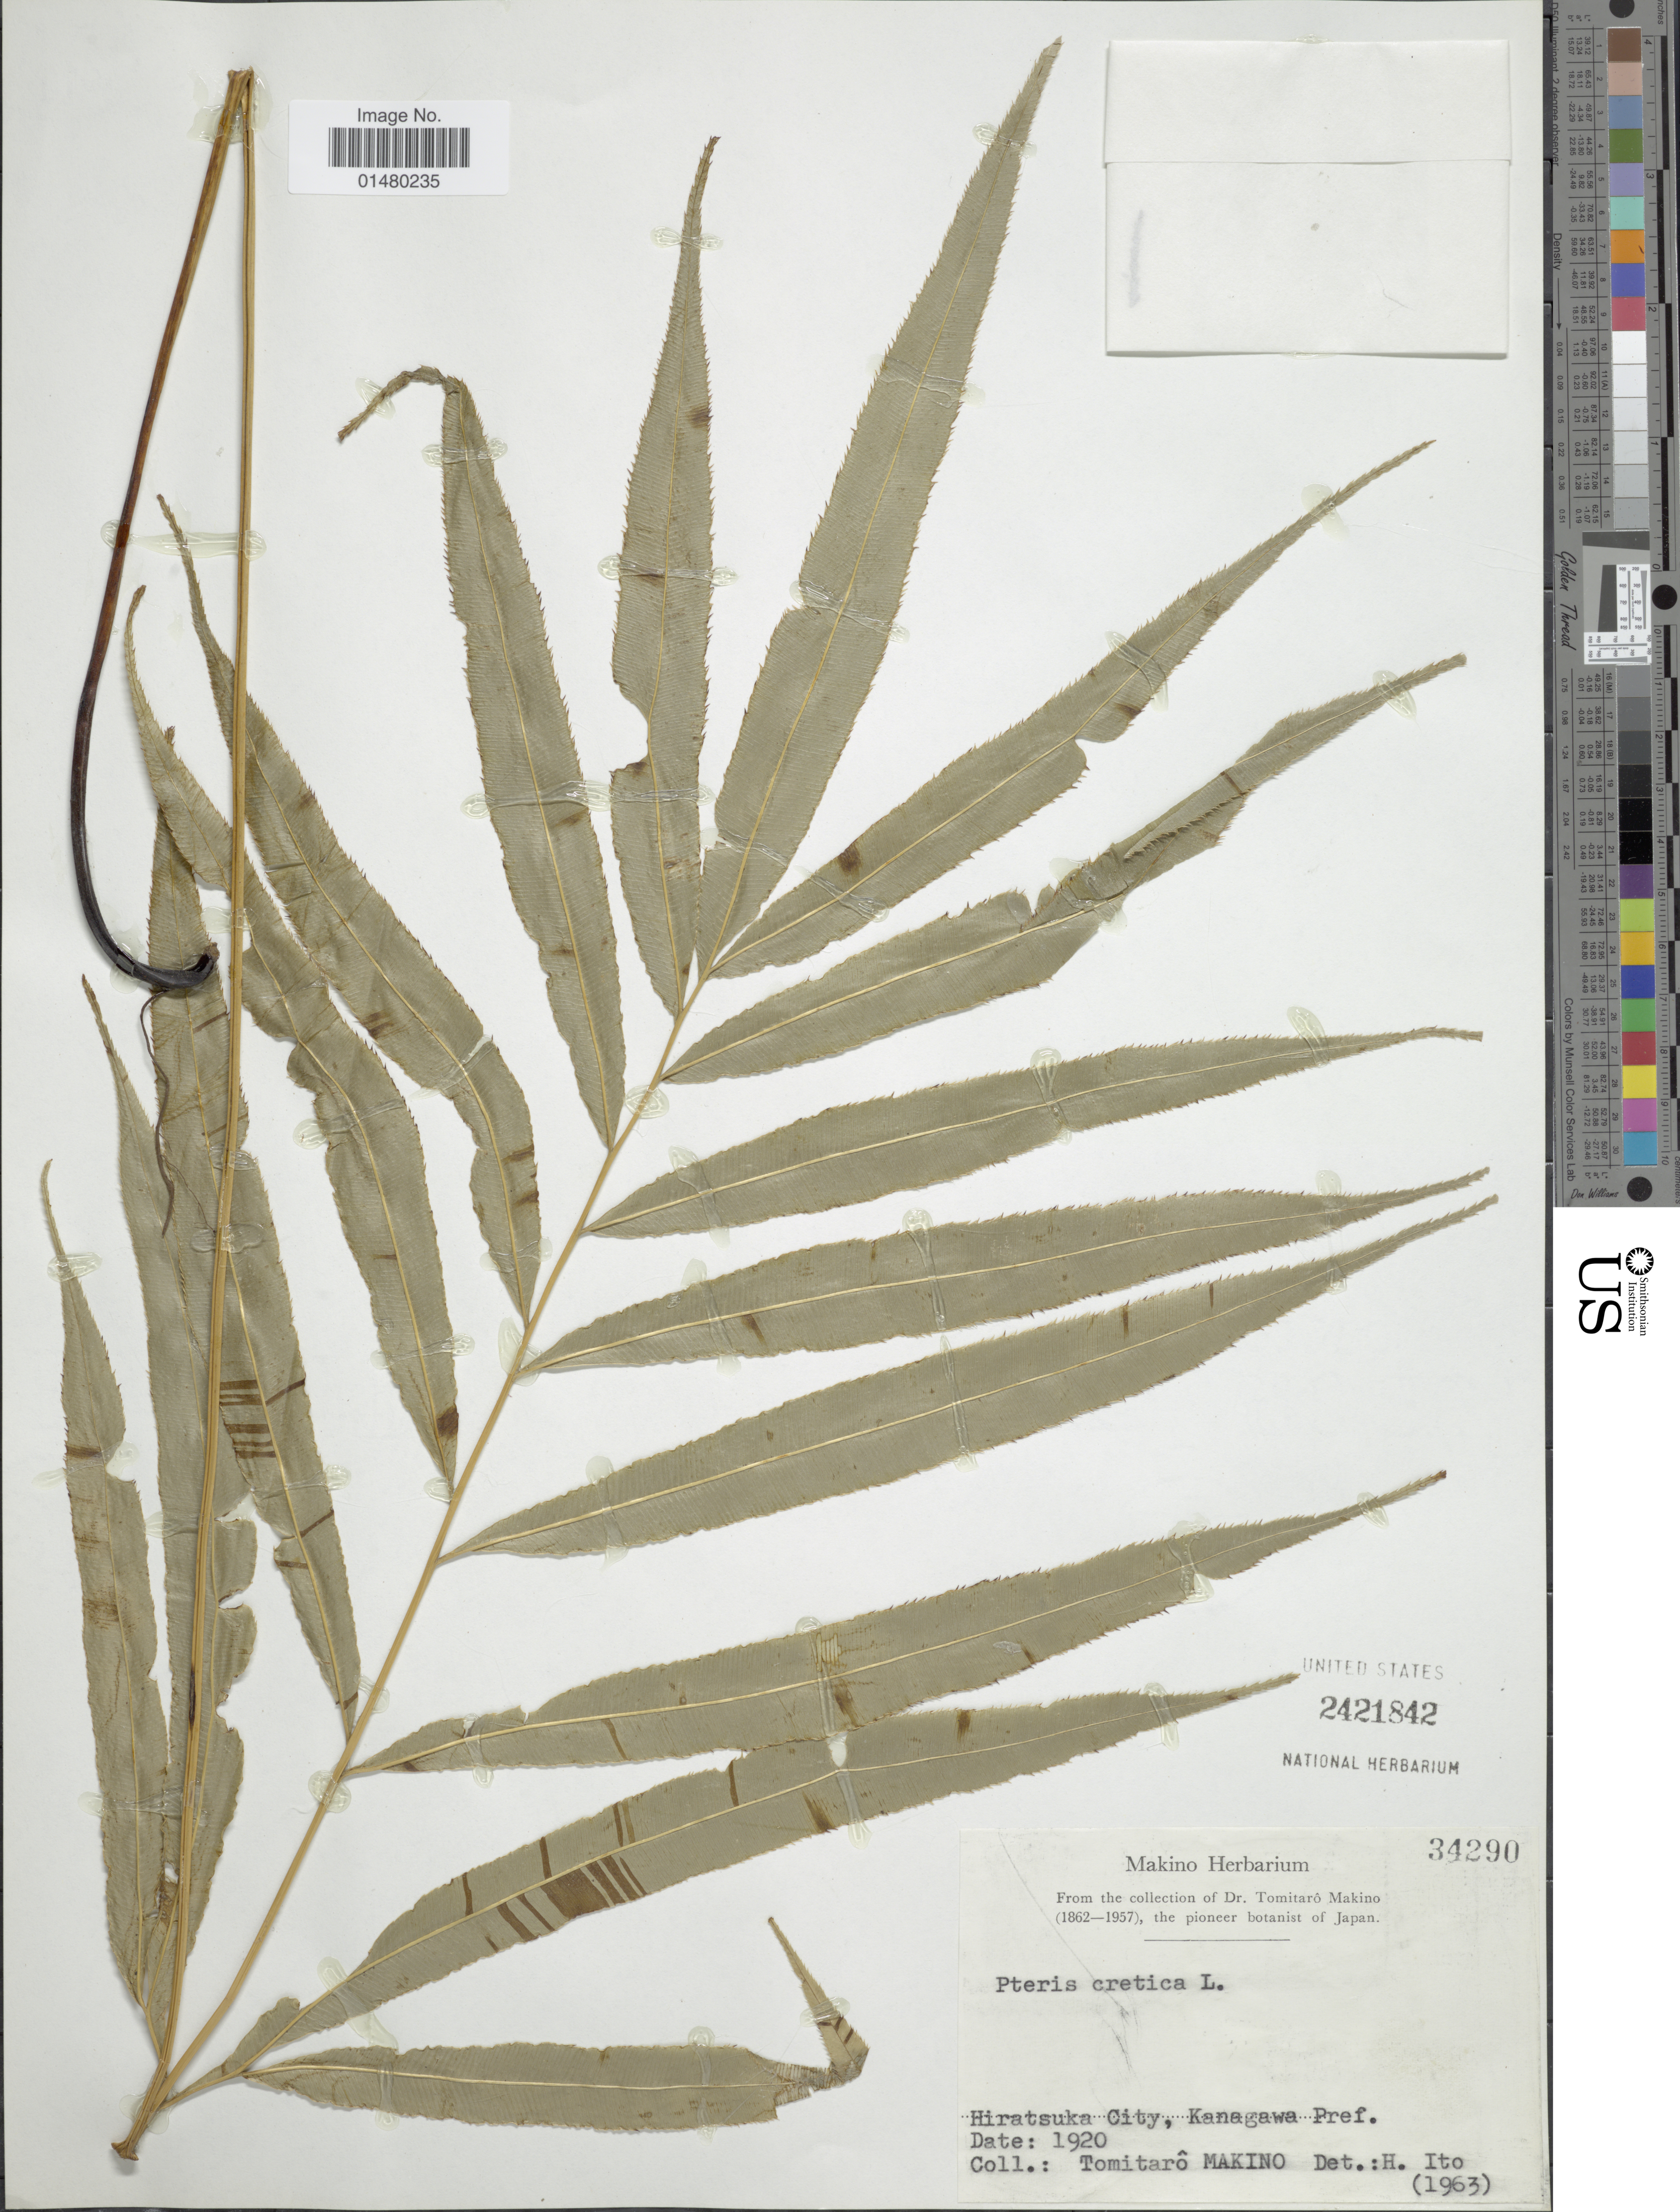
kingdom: Plantae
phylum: Tracheophyta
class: Polypodiopsida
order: Polypodiales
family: Pteridaceae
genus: Pteris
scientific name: Pteris cretica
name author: L.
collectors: T. Makino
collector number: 34290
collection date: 1920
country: Japan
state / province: Kanagawa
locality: Hiratsuka City, Kanagawa Pref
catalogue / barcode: US 2421842